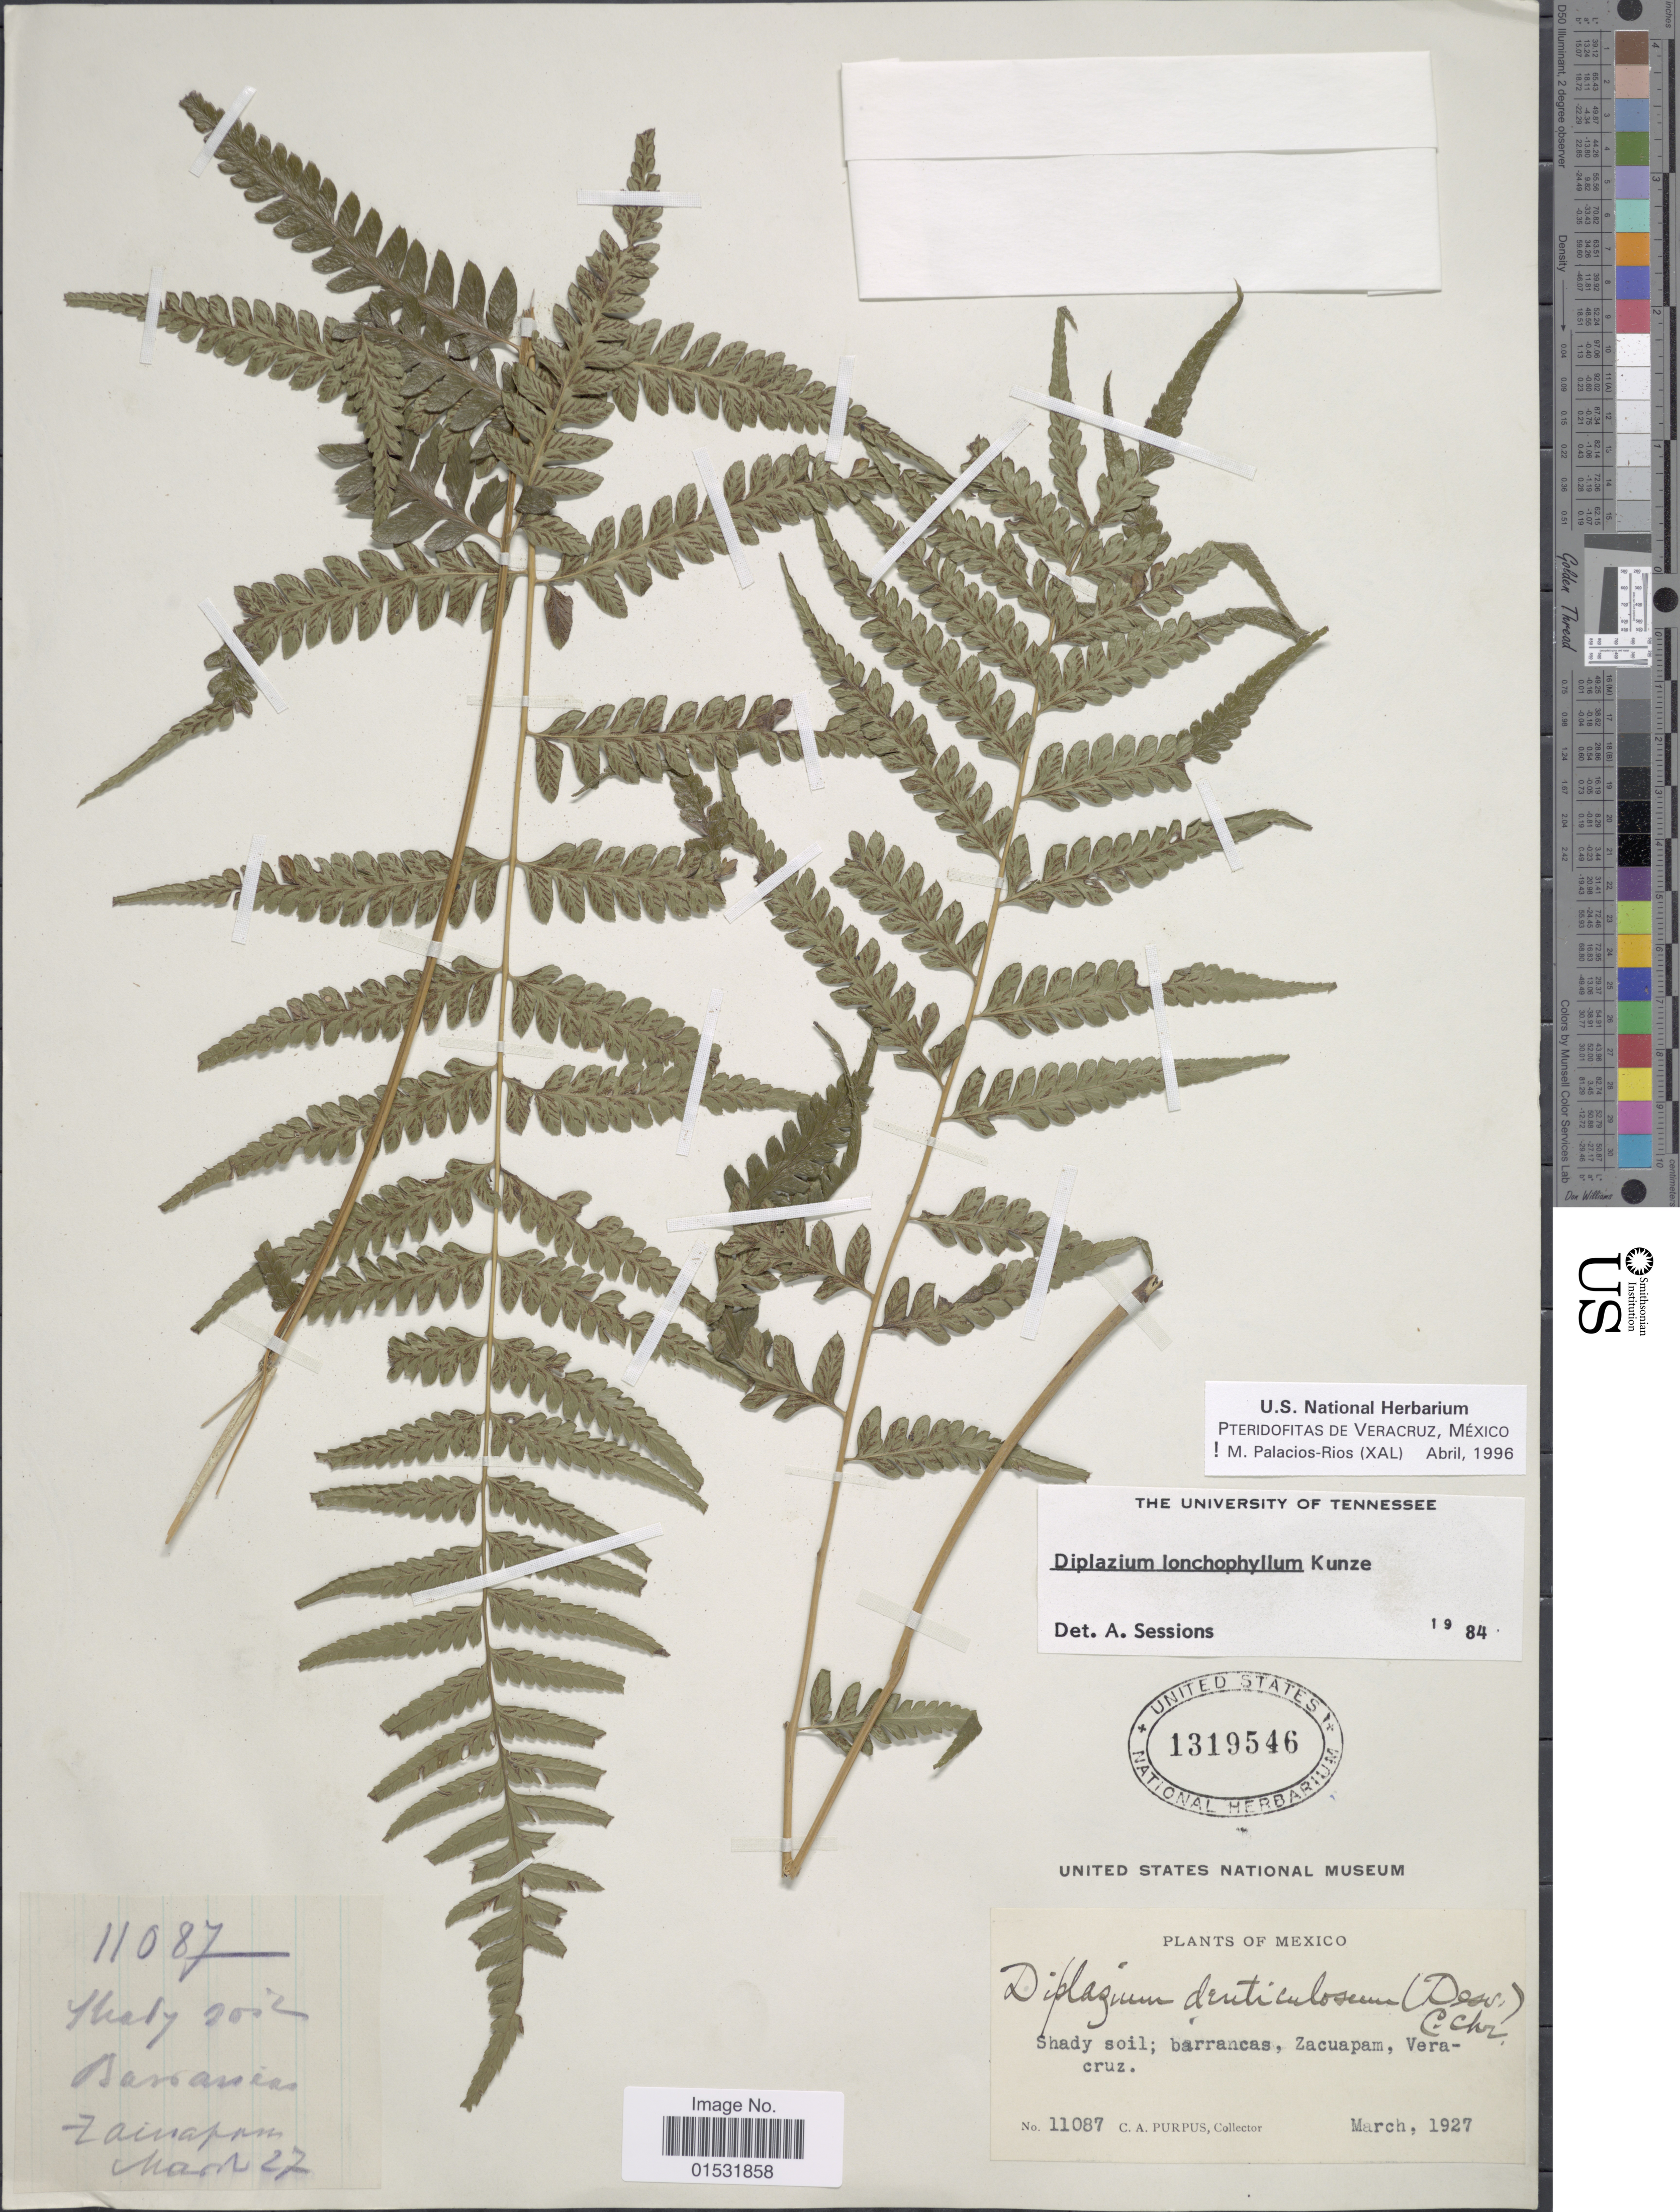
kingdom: Plantae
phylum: Tracheophyta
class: Polypodiopsida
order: Polypodiales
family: Athyriaceae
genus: Diplazium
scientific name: Diplazium lonchophyllum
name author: Kunze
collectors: C. A. Purpus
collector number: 11087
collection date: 1927-03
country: Mexico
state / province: Veracruz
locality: Zacuapam, Vera Cruz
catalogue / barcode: US 1319546